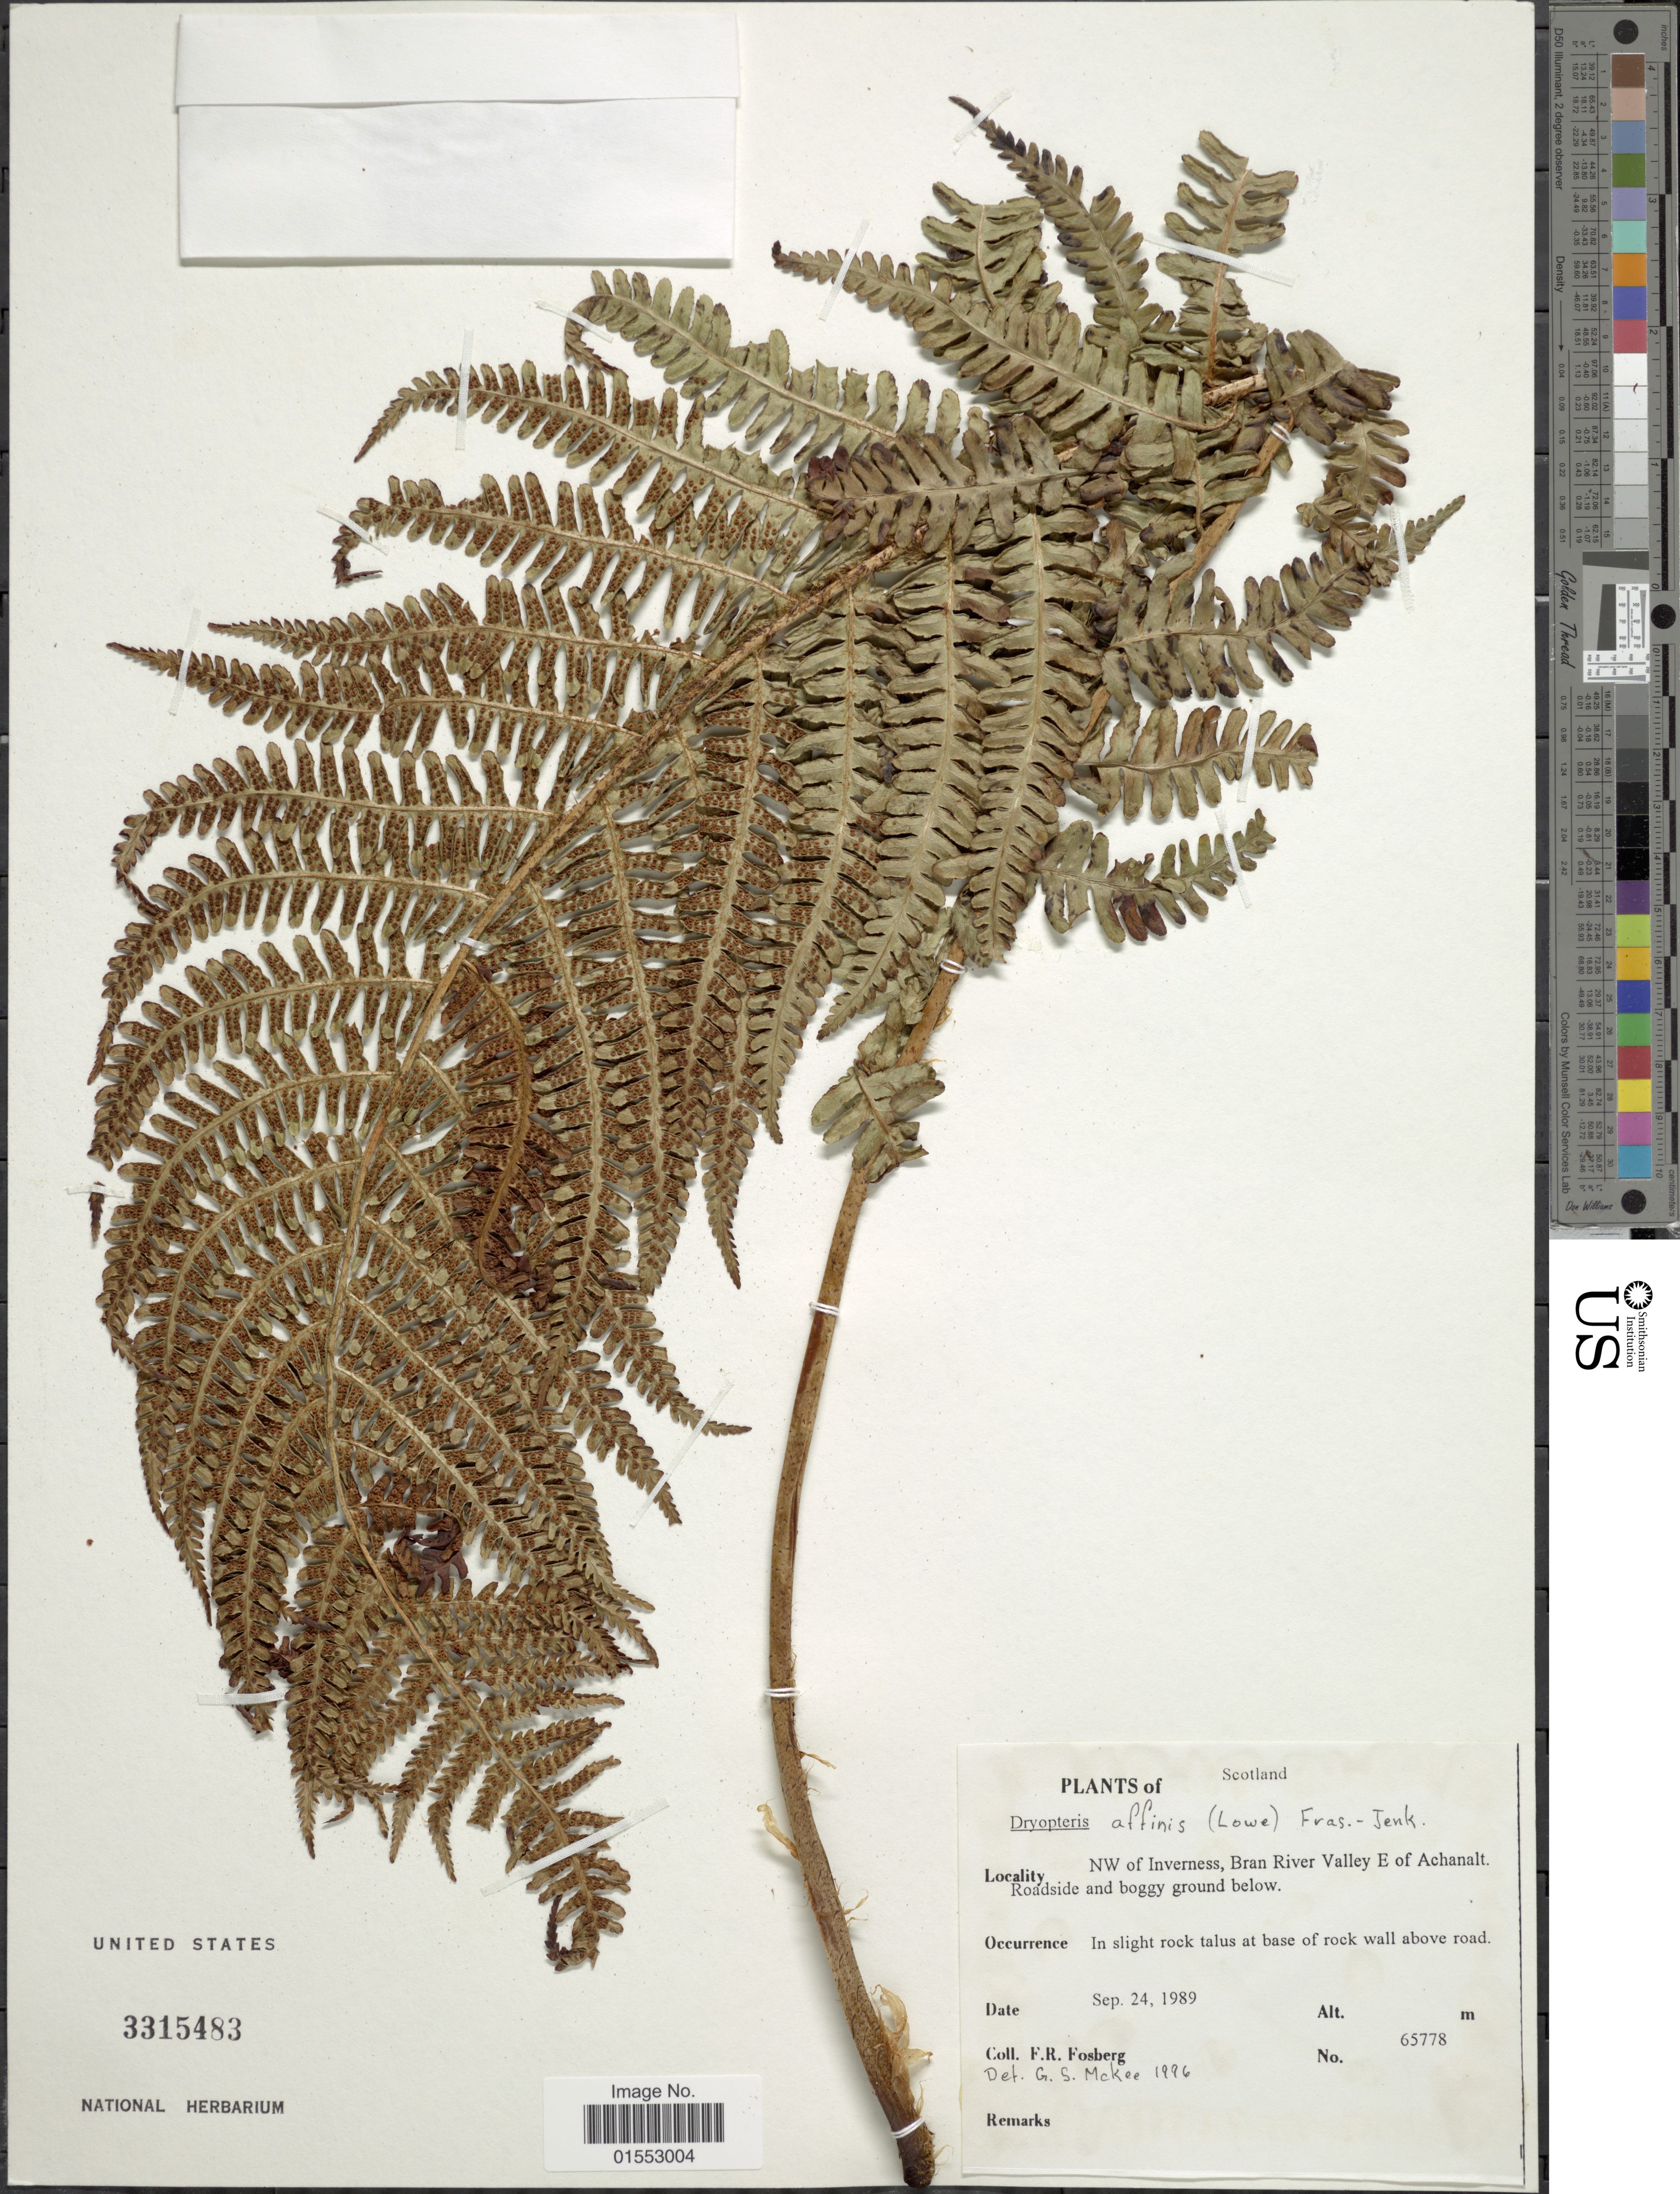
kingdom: Plantae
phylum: Tracheophyta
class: Polypodiopsida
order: Polypodiales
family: Dryopteridaceae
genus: Dryopteris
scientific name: Dryopteris affinis subsp. affinis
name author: (Lowe) Fraser-Jenk.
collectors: F. R. Fosberg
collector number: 65778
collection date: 1989-09-24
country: United Kingdom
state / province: Scotland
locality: Scotland. NW of Inverness Bran River Valley E of Achanalt Roadside and boggy ground below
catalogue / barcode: US 3315483